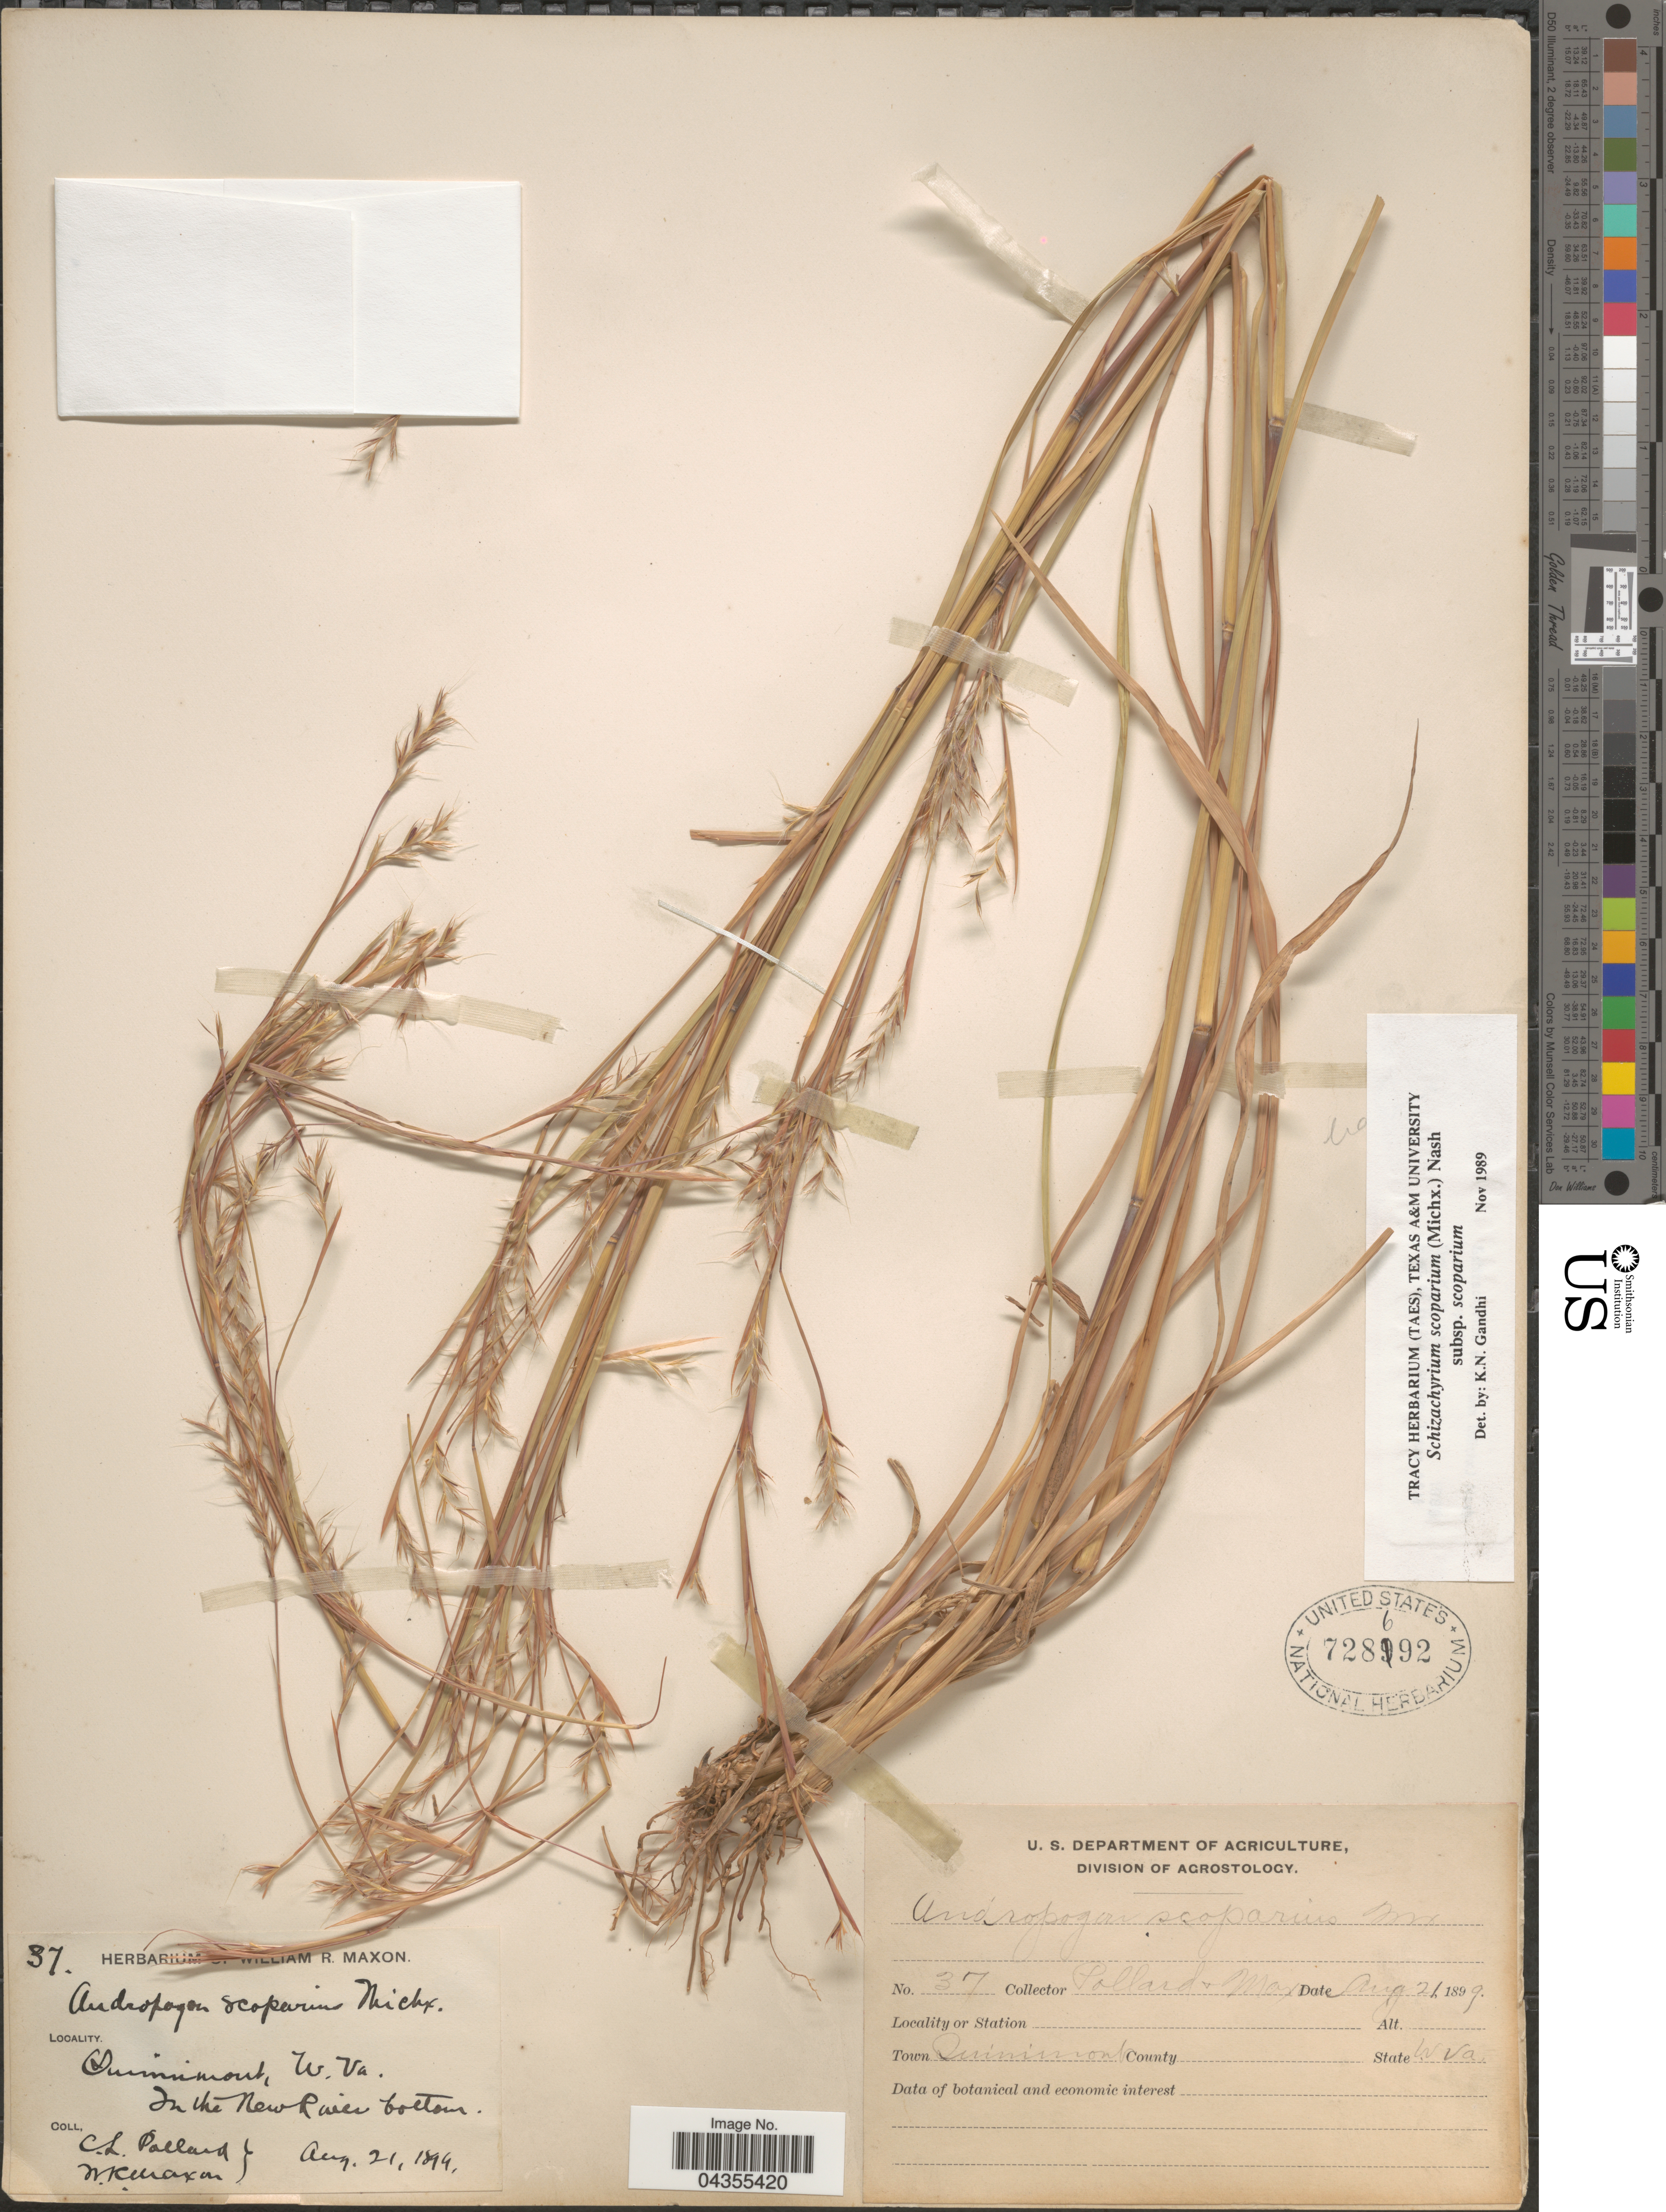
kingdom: Plantae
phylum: Tracheophyta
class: Liliopsida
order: Poales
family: Poaceae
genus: Schizachyrium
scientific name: Schizachyrium scoparium var. scoparium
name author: (Michx.) Nash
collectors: C. L. Pollard & W. R. Maxon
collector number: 37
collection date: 1894-08-21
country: United States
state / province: West Virginia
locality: Quinimont. In the New River bottom.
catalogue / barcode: US 728692